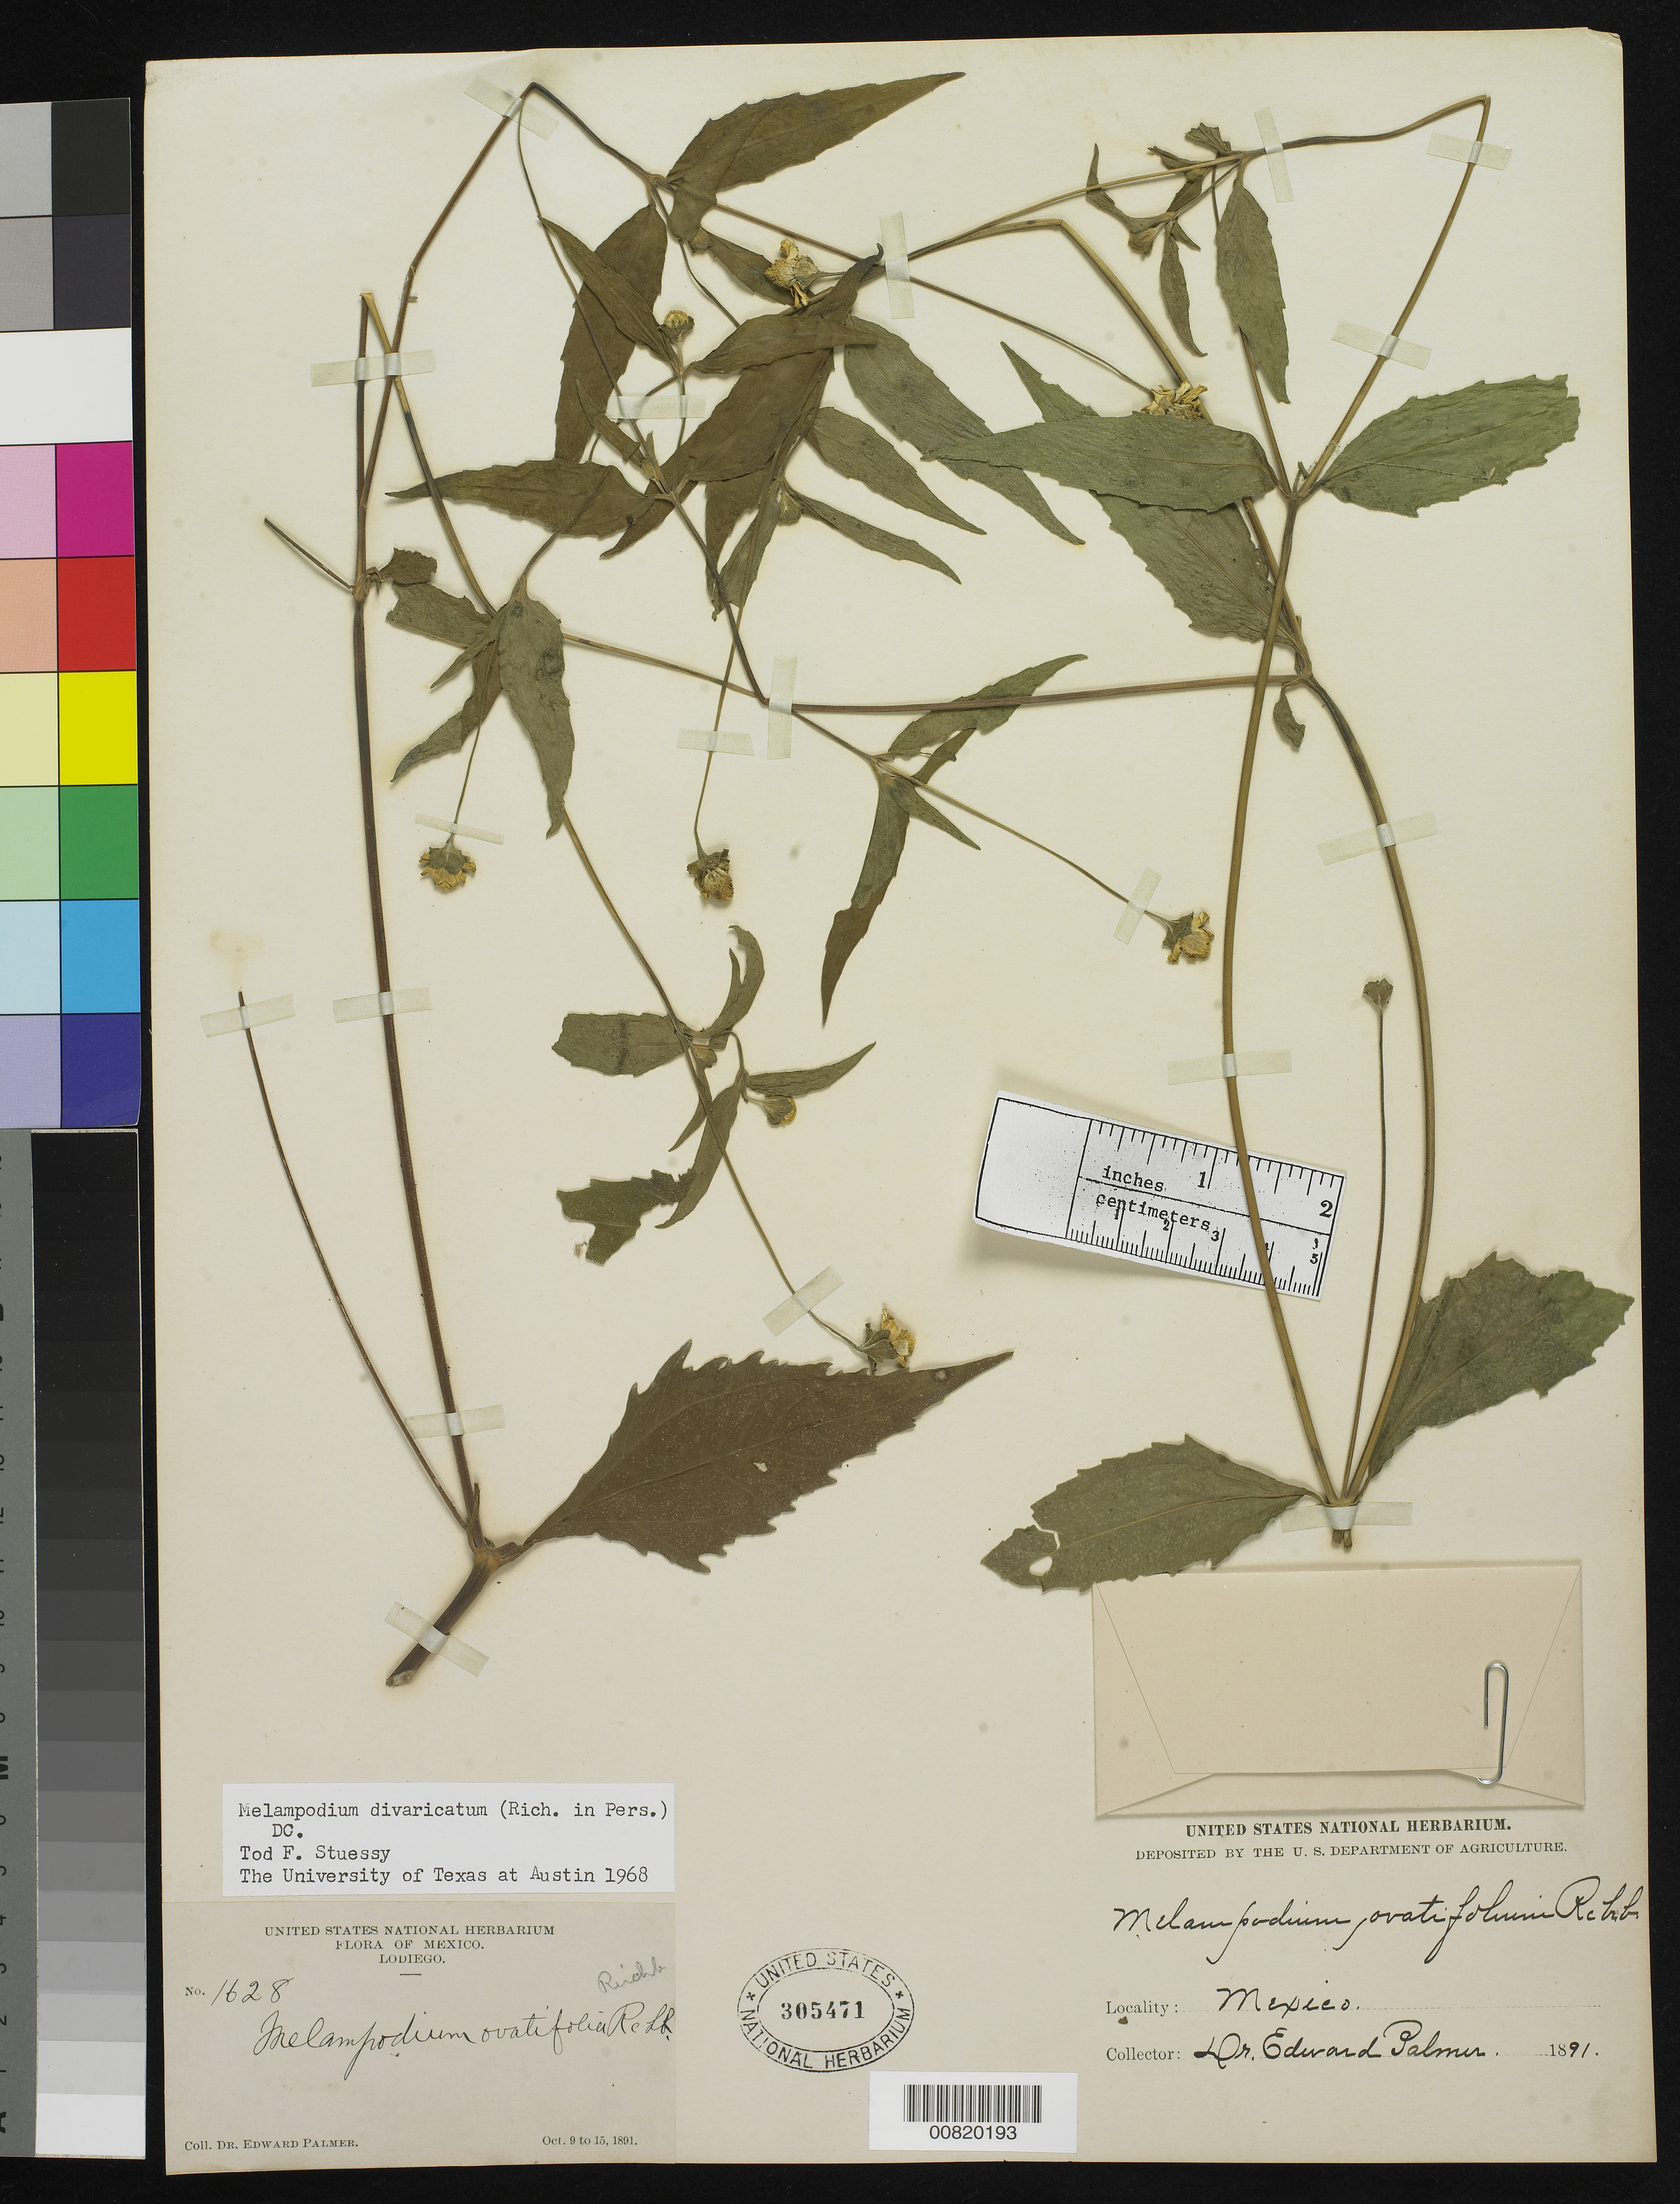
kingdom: Plantae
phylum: Tracheophyta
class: Magnoliopsida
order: Asterales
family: Asteraceae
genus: Melampodium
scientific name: Melampodium divaricatum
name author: (Rich.) DC.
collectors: E. Palmer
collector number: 1628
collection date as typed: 09 Oct 1891 to 15 Oct 1891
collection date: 1891-10-09/1891-10-15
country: Mexico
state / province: Sinaloa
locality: Lodiego, Sinaloa.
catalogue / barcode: US 305471